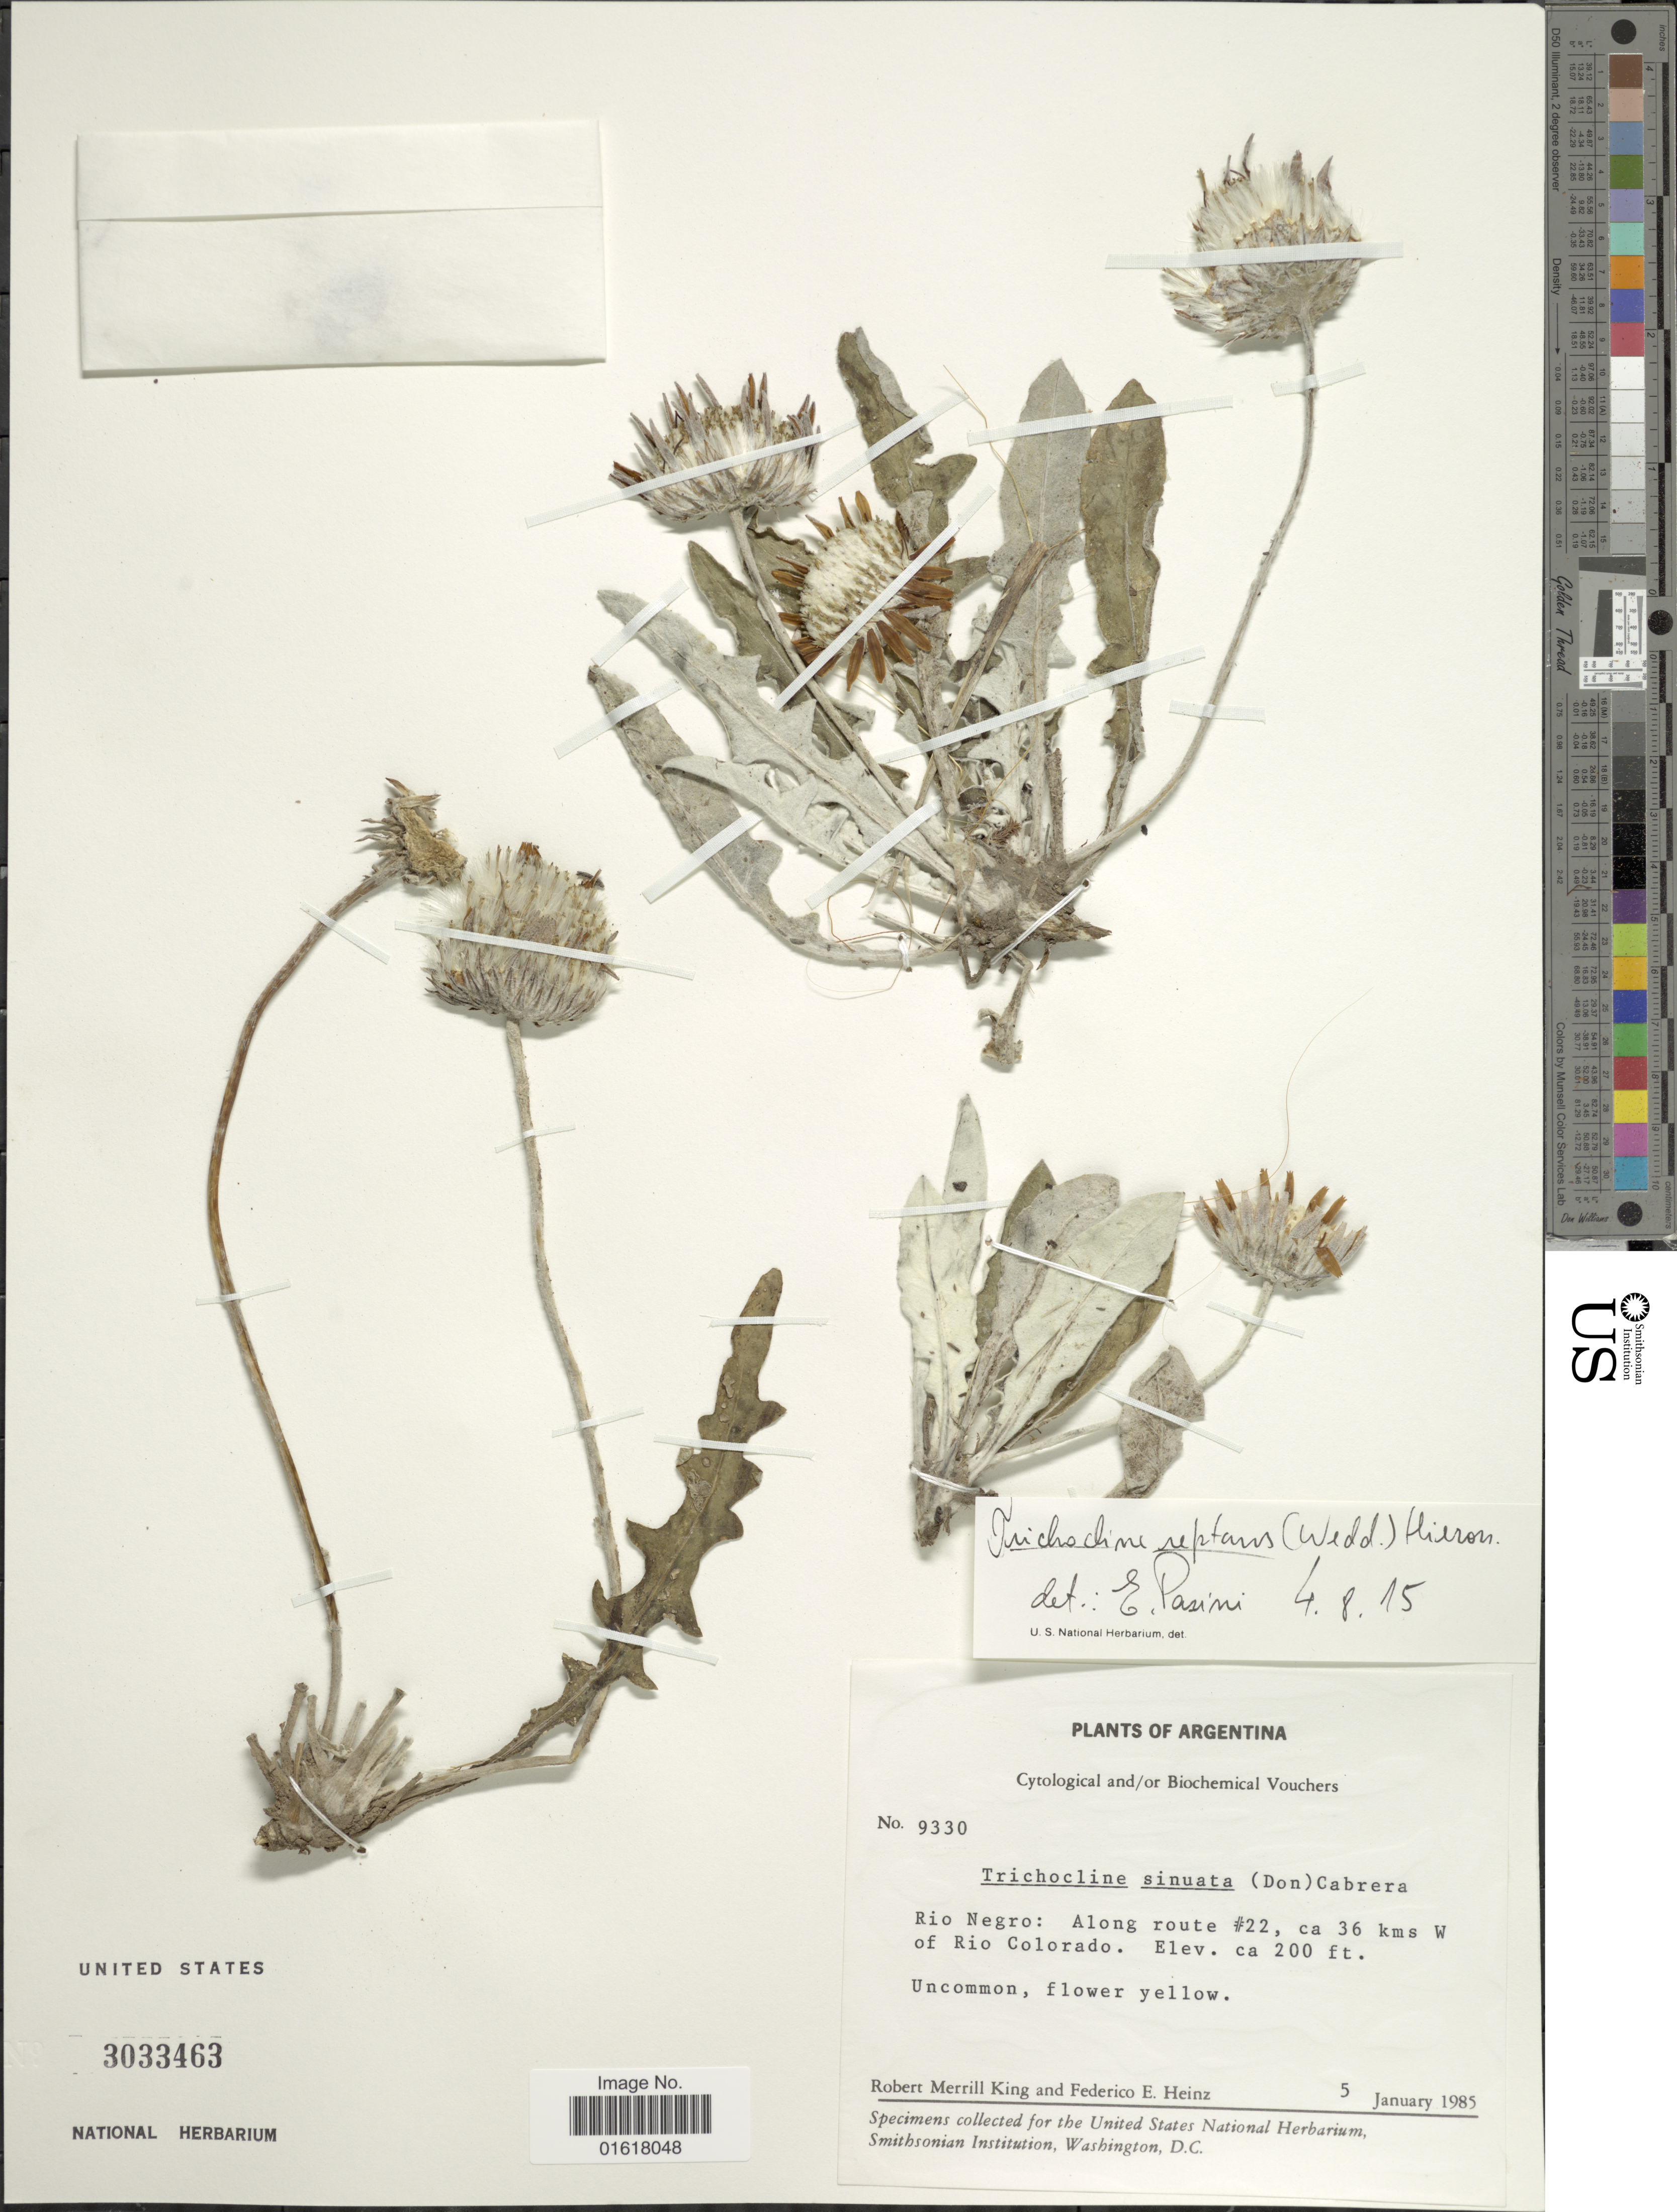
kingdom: Plantae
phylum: Tracheophyta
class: Magnoliopsida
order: Asterales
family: Asteraceae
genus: Trichocline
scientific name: Trichocline reptans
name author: (Wedd.) Hieron.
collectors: R. M. King & F. Heinz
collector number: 9330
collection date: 1985-01-05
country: Argentina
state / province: Rio Negro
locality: Along route #22, ca 36 kms W of Rio Colorado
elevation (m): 61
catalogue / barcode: US 3033463